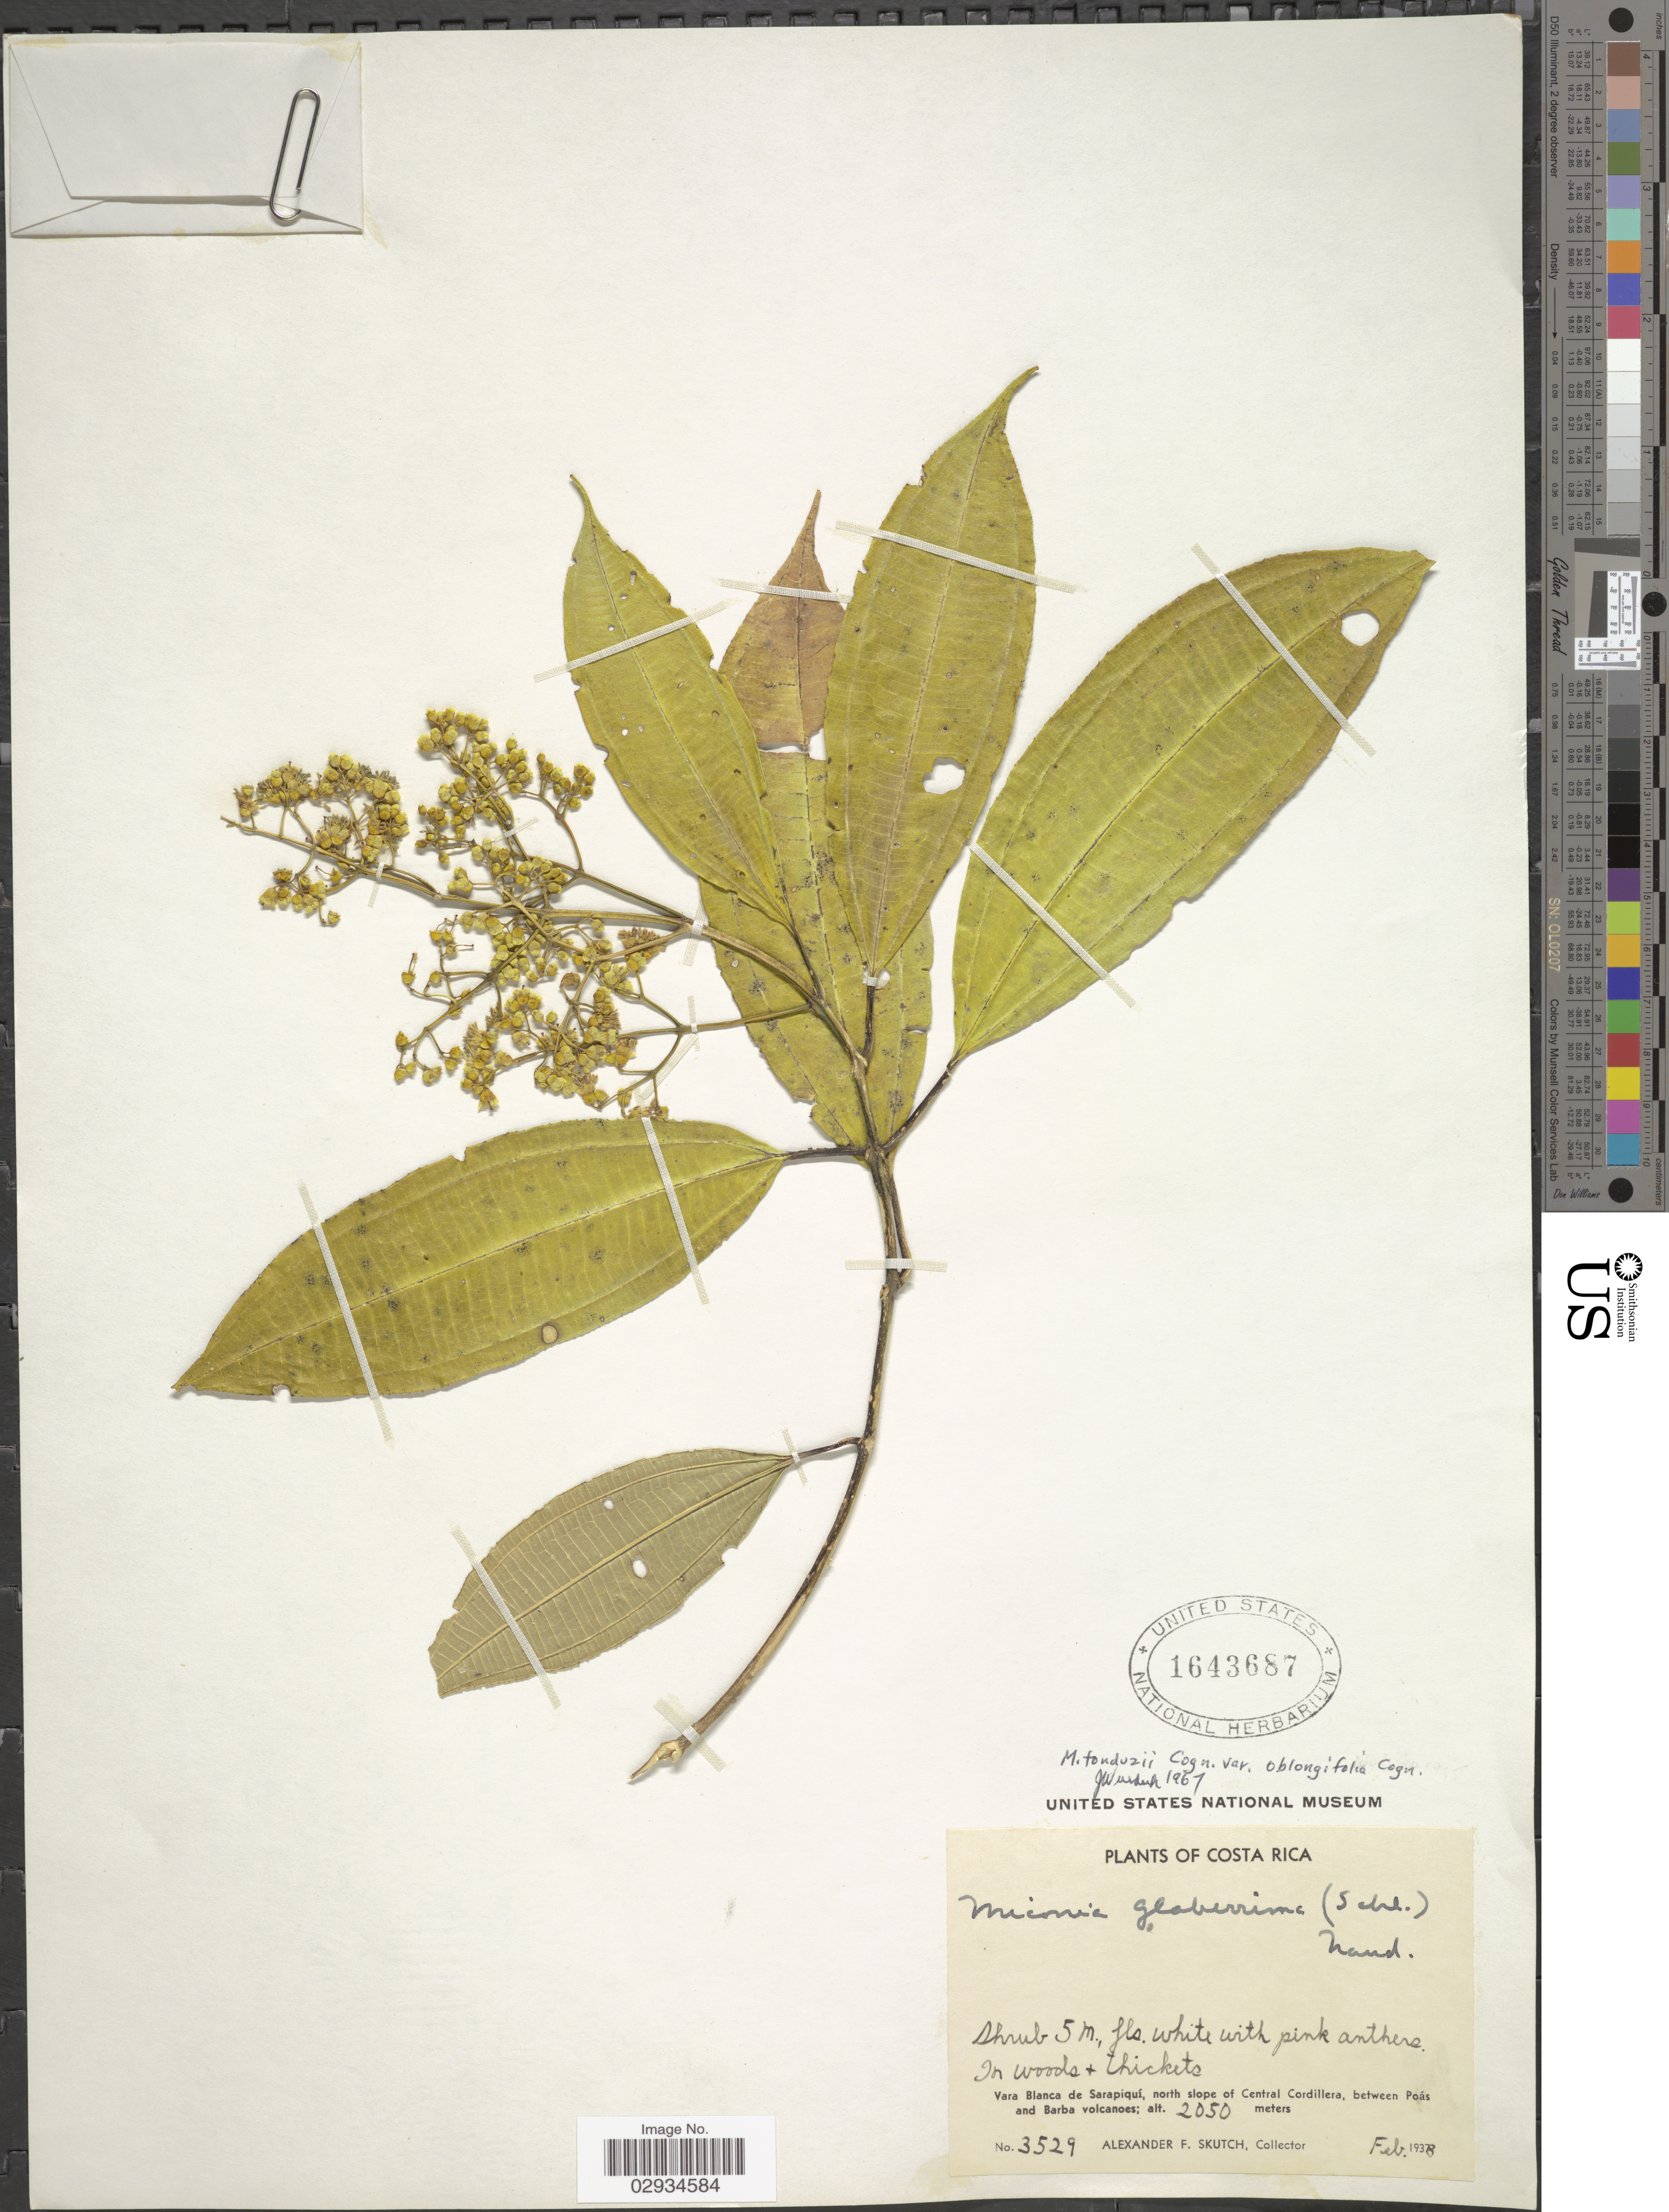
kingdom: Plantae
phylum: Tracheophyta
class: Magnoliopsida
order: Myrtales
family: Melastomataceae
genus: Miconia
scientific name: Miconia tonduzii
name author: Cogn. in A. DC.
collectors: A. F. Skutch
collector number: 3529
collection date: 1938-02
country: Costa Rica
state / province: Heredia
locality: In woods + thickets. Vara Blanca de Sarapiquí, north slope of Central Cordillera, between Poás and Barba volcanoes.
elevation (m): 2050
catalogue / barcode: US 1643687